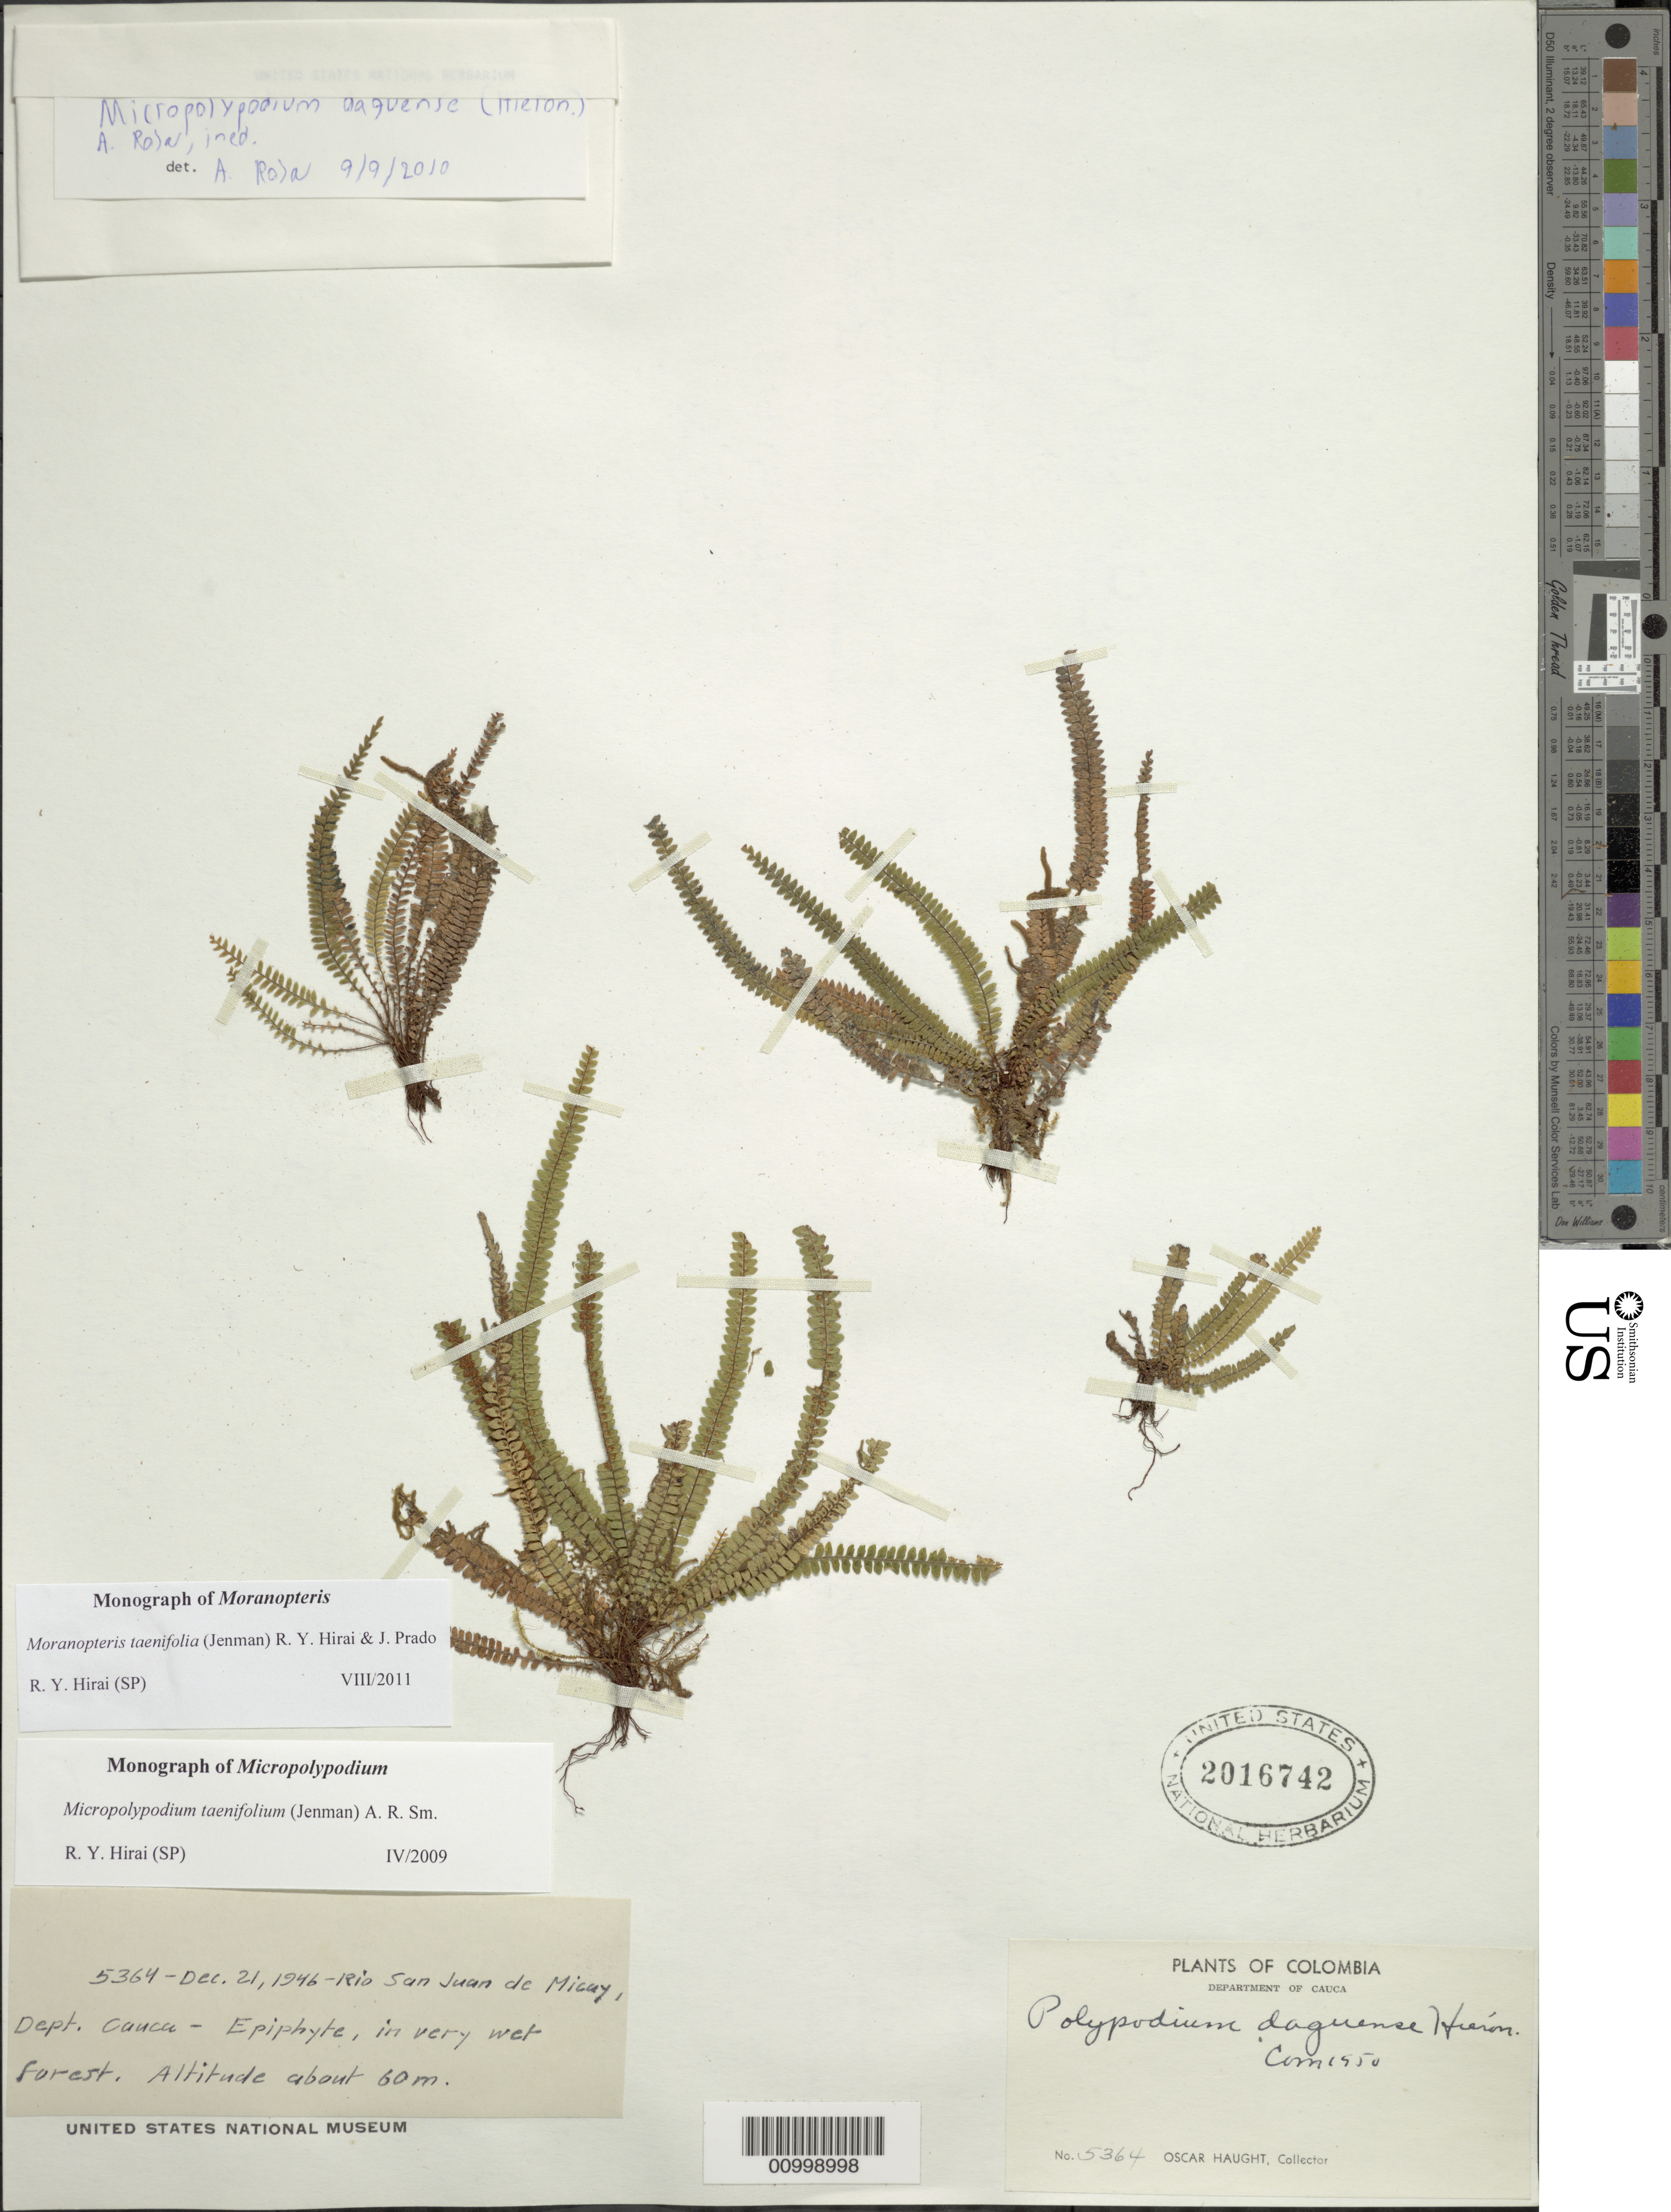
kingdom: Plantae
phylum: Tracheophyta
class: Polypodiopsida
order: Polypodiales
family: Polypodiaceae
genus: Moranopteris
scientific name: Moranopteris taenifolia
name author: (Jenman) R. Y. Hirai & J. Prado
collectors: O. Haught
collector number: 5364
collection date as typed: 21-Dec-46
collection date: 1946-12-21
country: Colombia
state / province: Cauca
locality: Rio Ran Juan de Micay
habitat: very wet forest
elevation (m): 60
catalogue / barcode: US 2016742